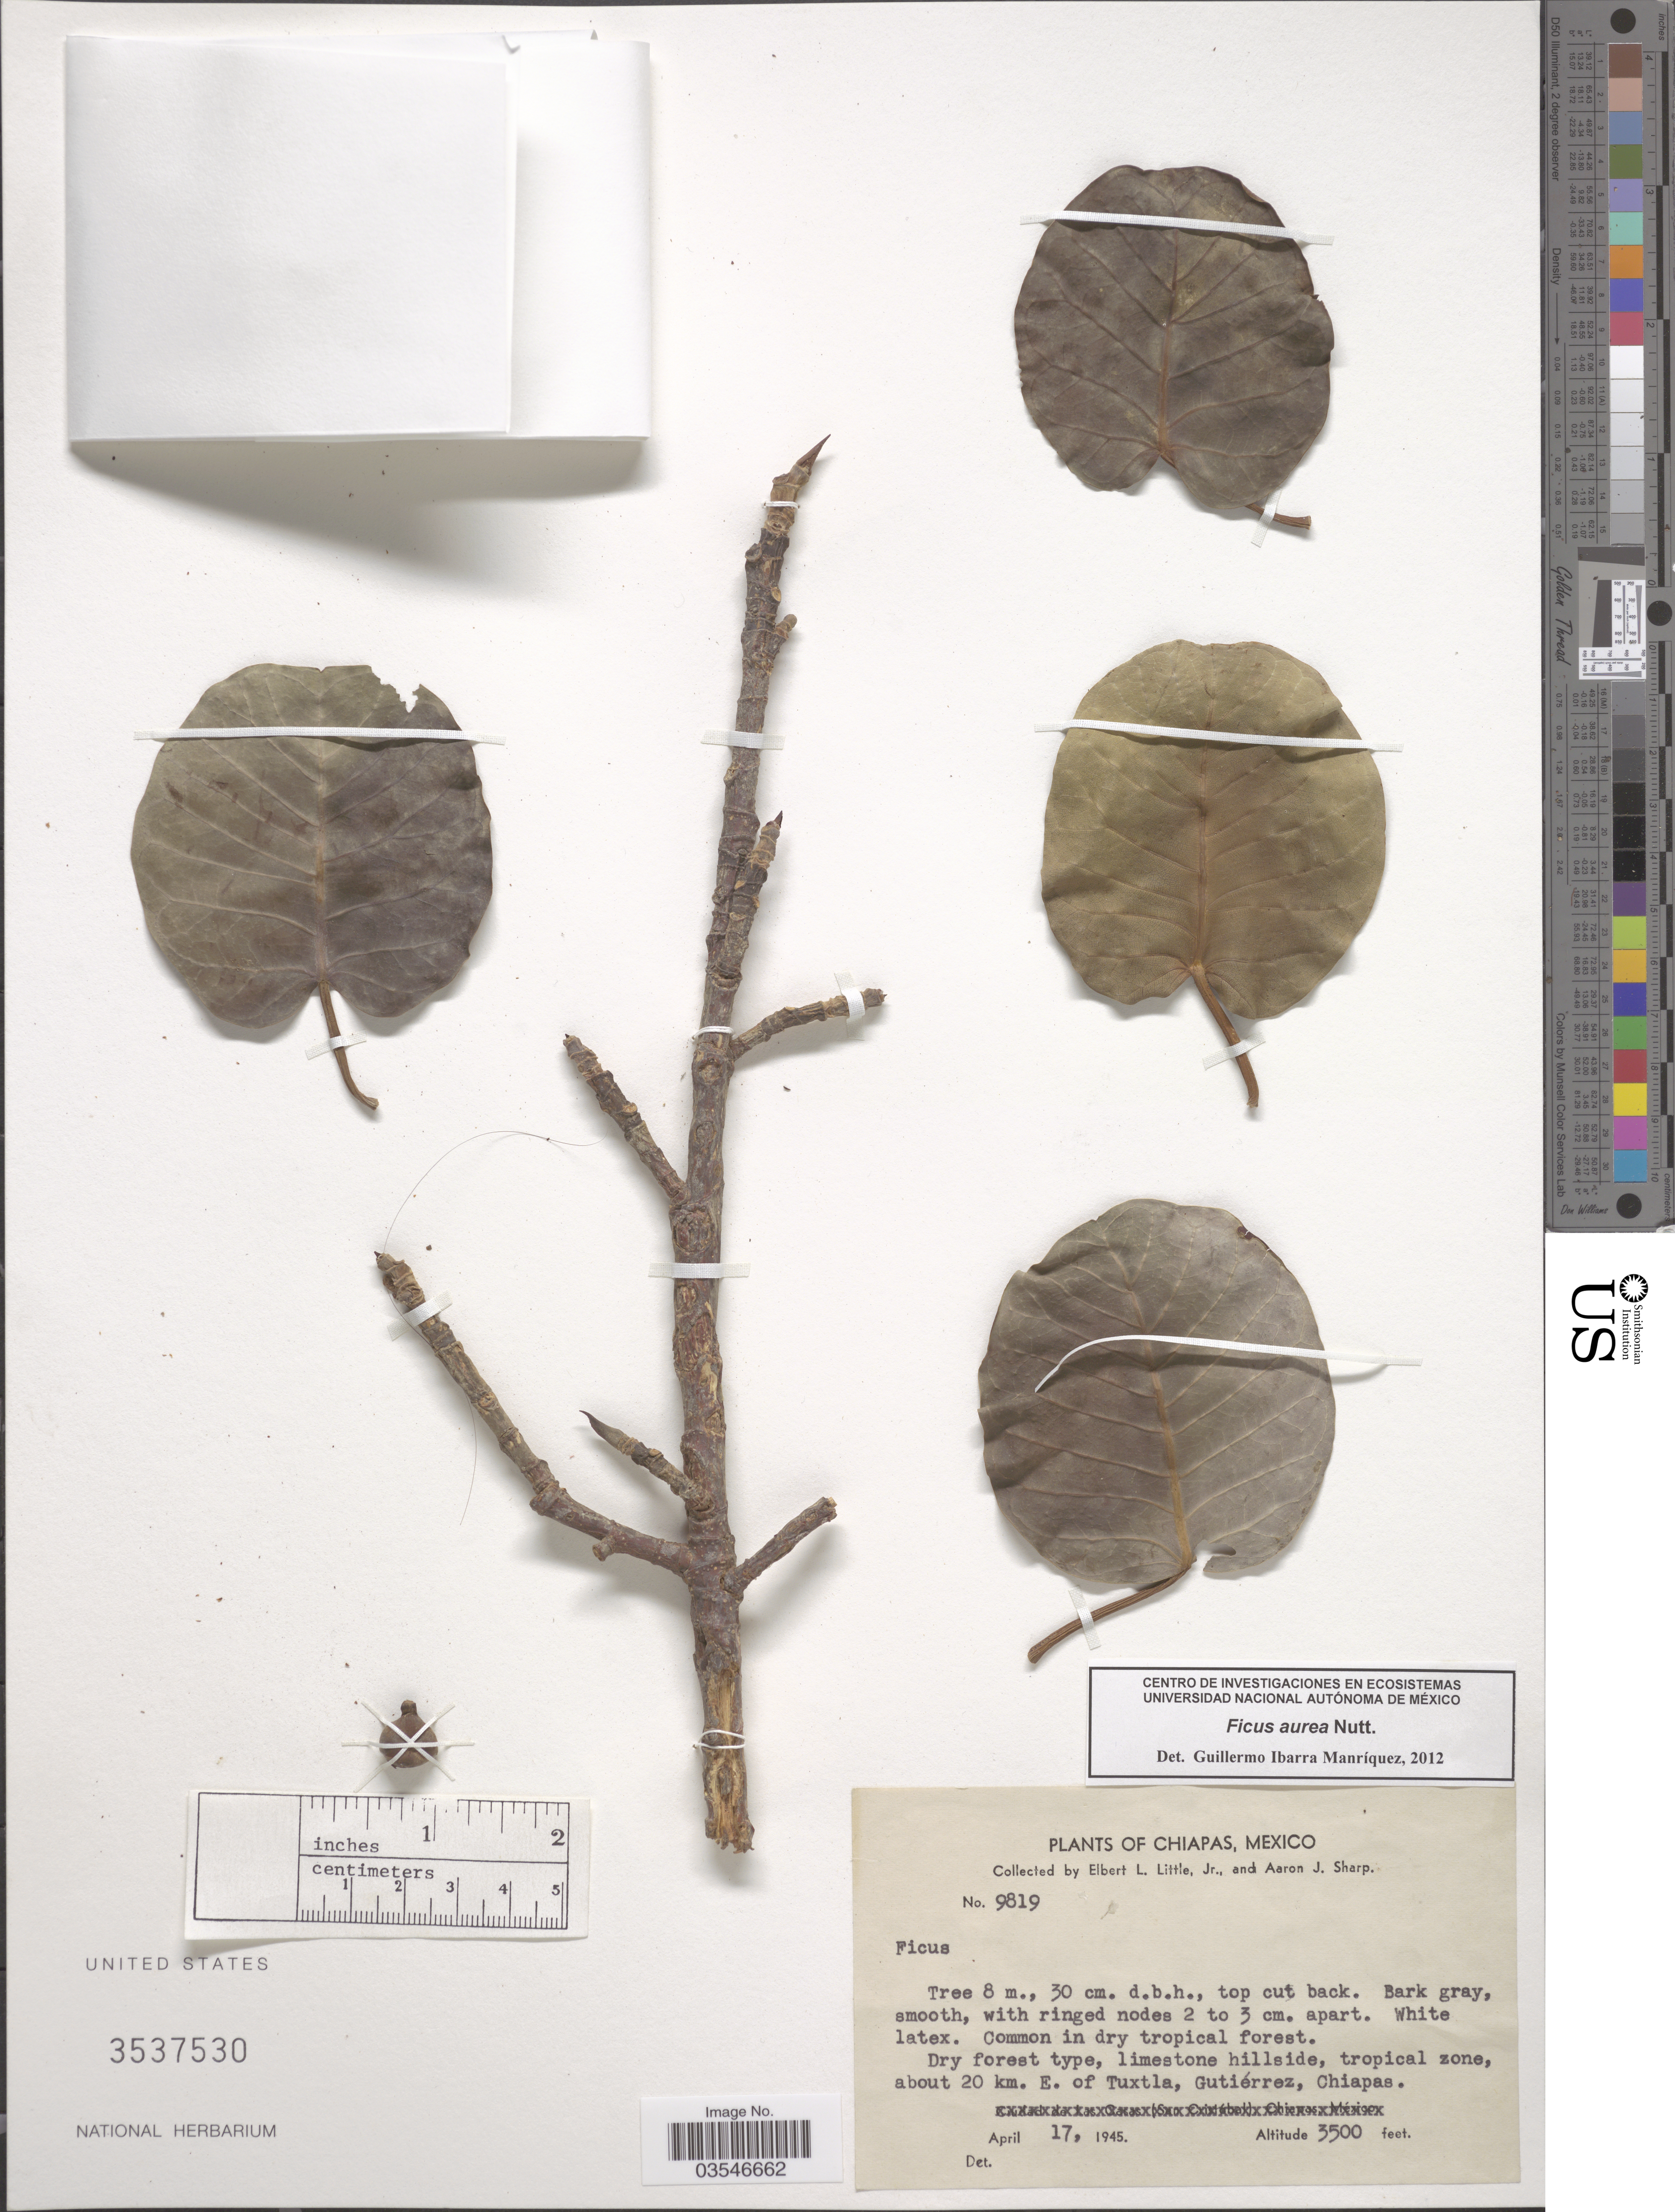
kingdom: Plantae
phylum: Tracheophyta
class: Magnoliopsida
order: Rosales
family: Moraceae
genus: Ficus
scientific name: Ficus aurea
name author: Nutt.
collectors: E. L. Little & Mrs A. J. Sharp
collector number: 9819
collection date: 1945-04-17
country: Mexico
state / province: Chiapas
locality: About 20 km. E. of Tuxtla, Gutiérrez.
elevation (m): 1067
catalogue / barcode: US 3537530